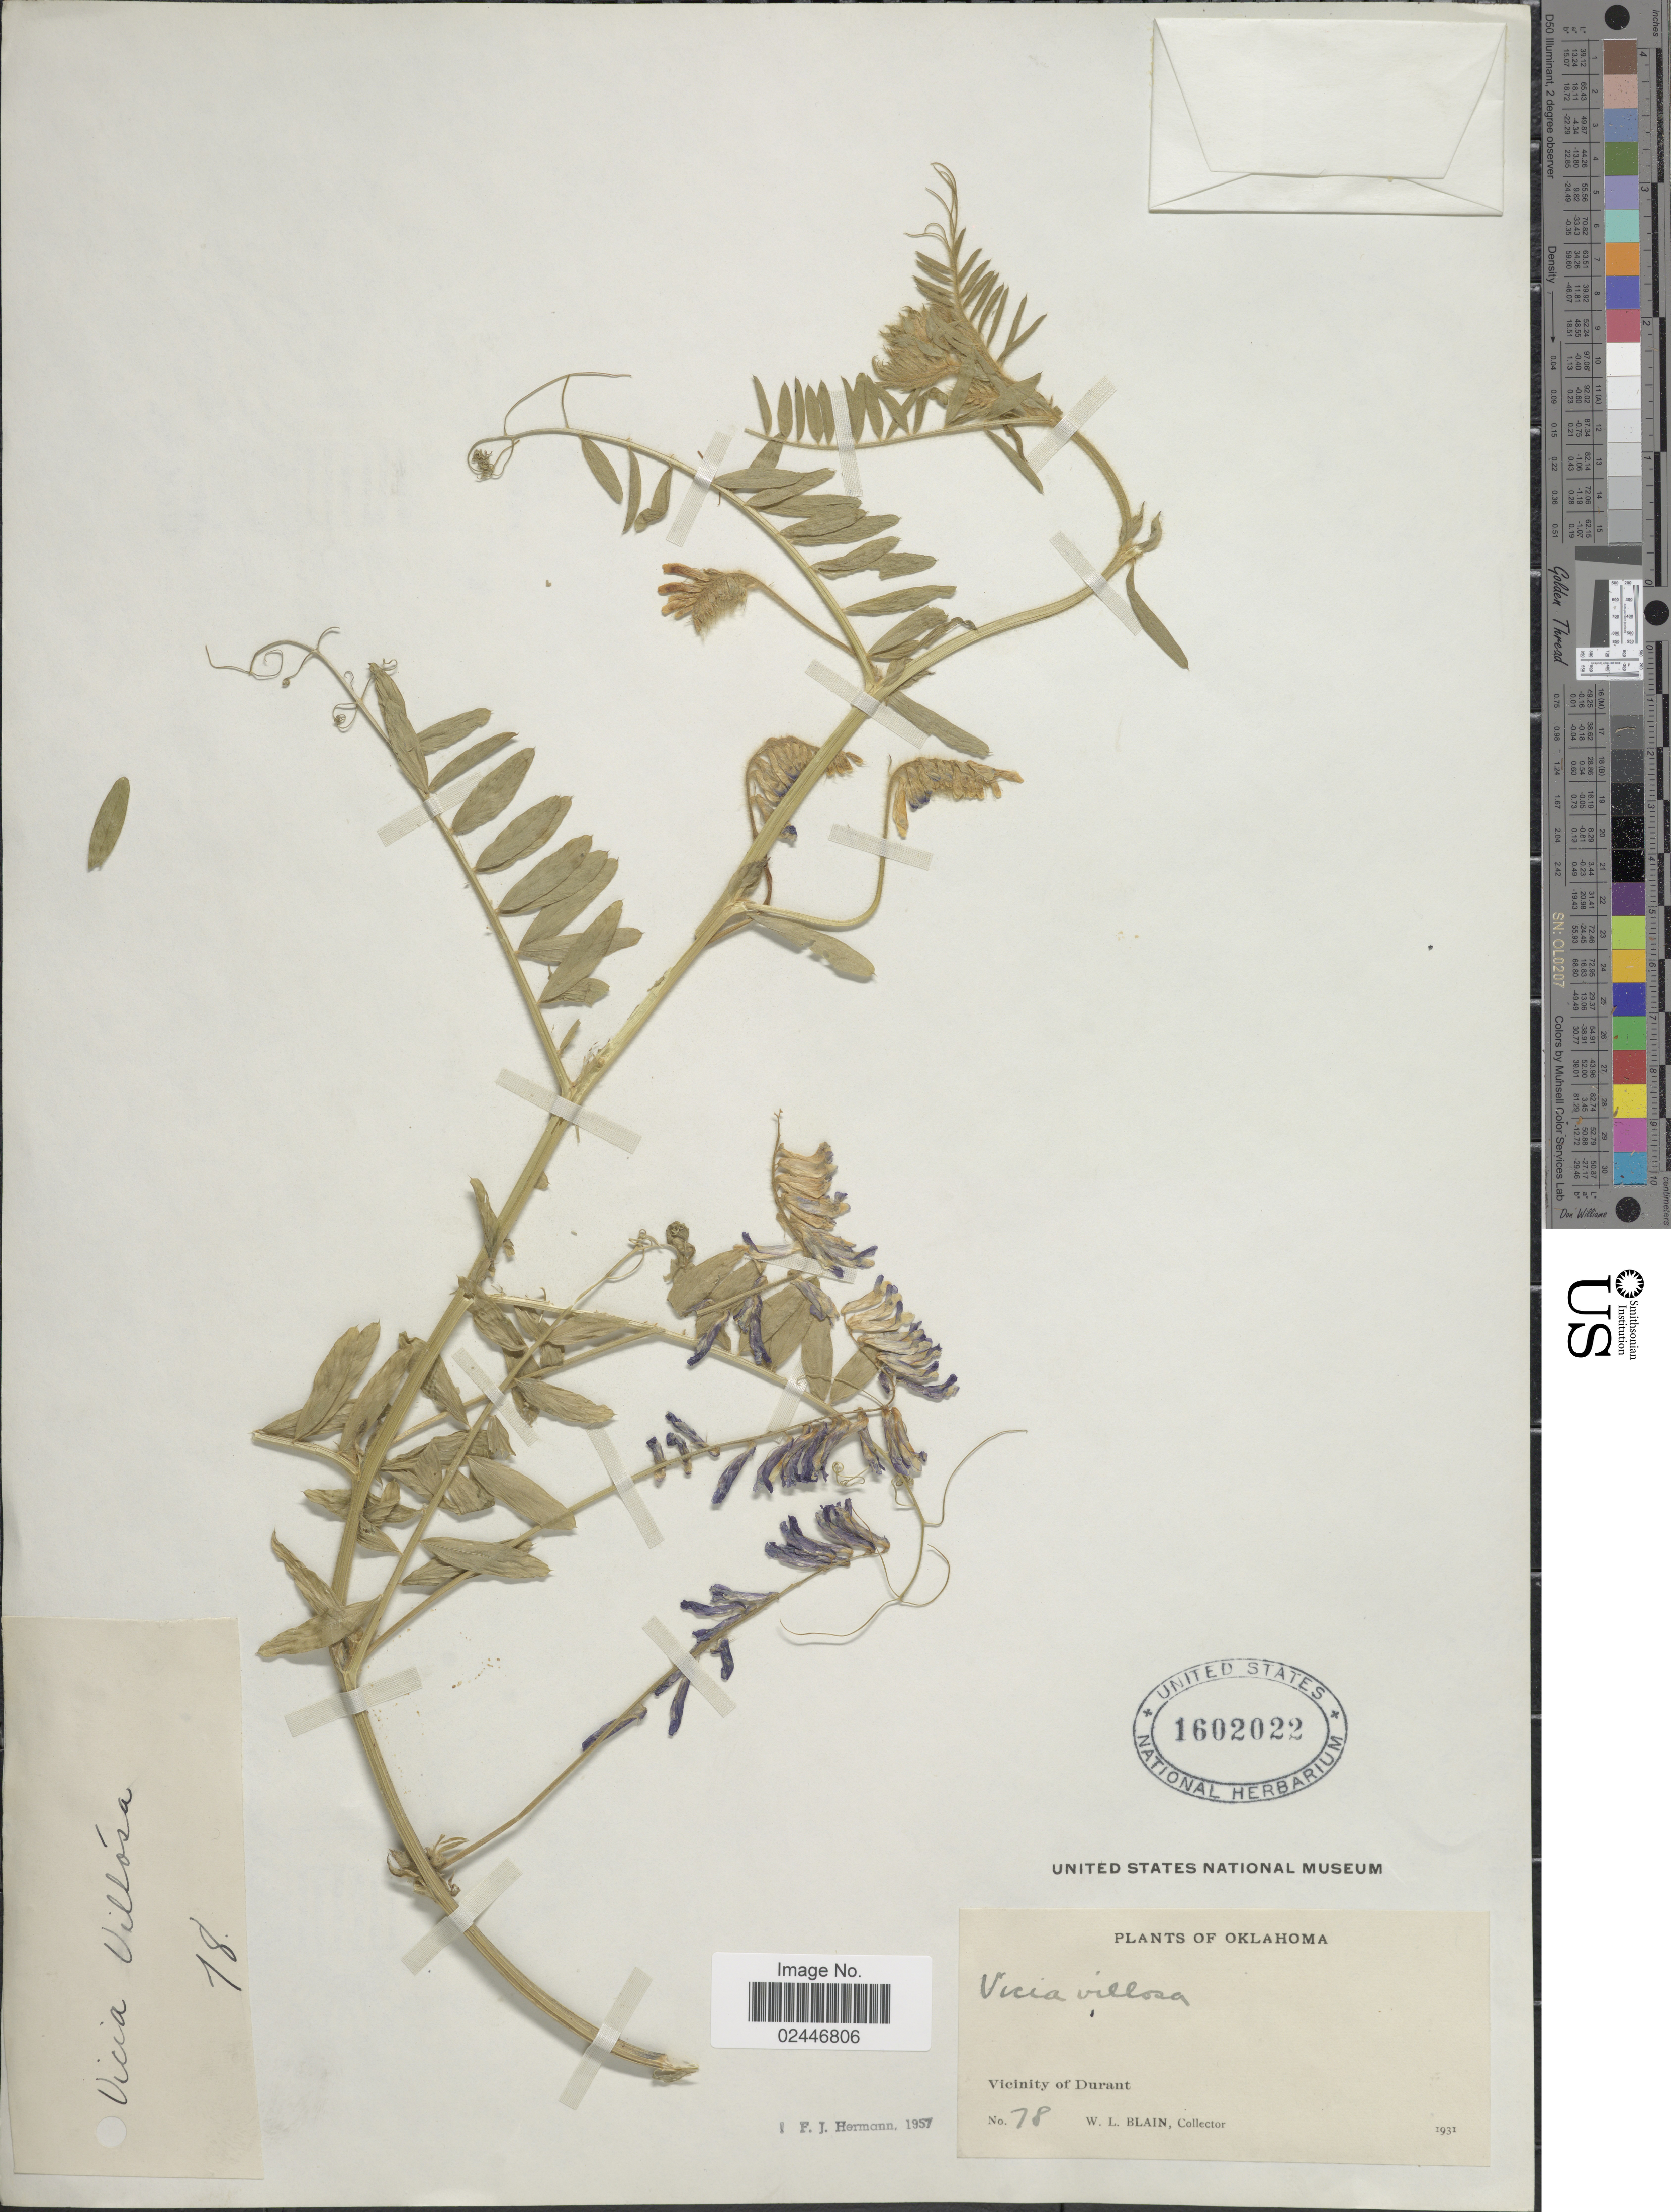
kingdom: Plantae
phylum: Tracheophyta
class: Magnoliopsida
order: Fabales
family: Fabaceae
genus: Vicia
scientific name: Vicia villosa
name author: Roth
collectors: W. Blain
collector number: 78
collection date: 1931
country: United States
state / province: Oklahoma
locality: Vicinity of Durant.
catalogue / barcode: US 1602022